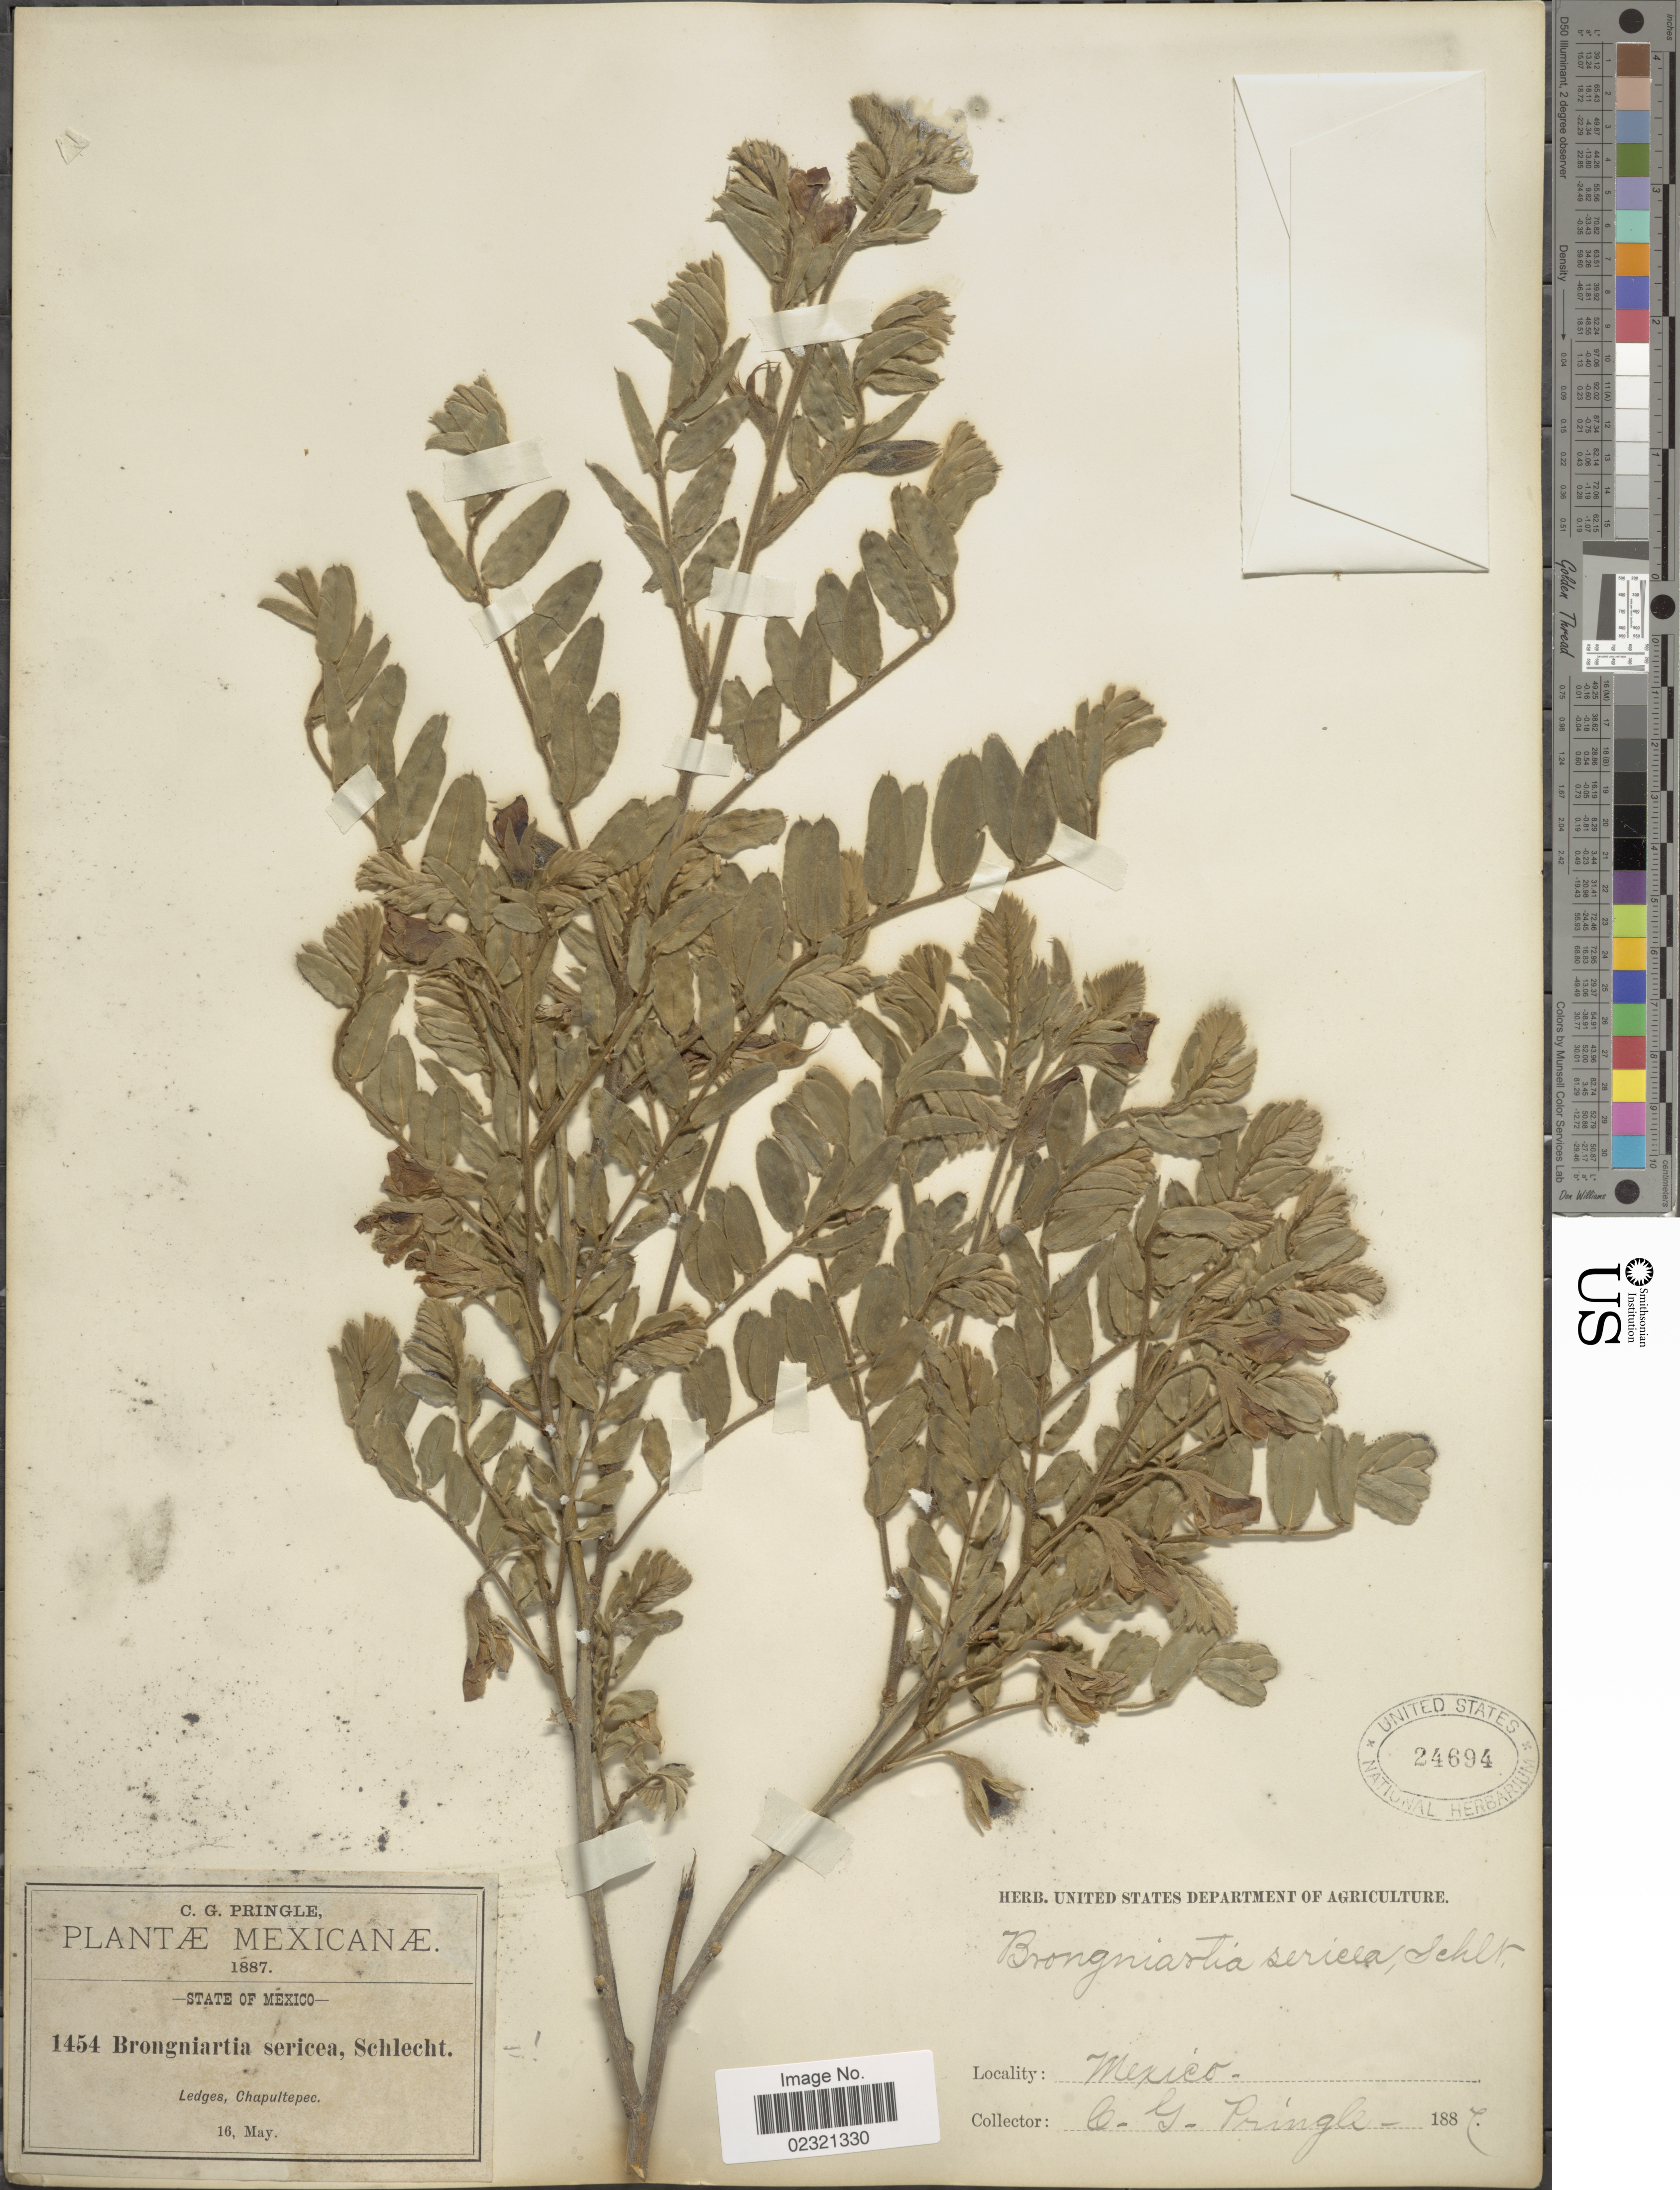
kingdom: Plantae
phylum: Tracheophyta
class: Magnoliopsida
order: Fabales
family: Fabaceae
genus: Brongniartia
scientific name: Brongniartia intermedia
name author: Moric.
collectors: C. G. Pringle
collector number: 1454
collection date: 1887-05-16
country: Mexico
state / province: México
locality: Ledges, Chapultepec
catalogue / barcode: US 24694